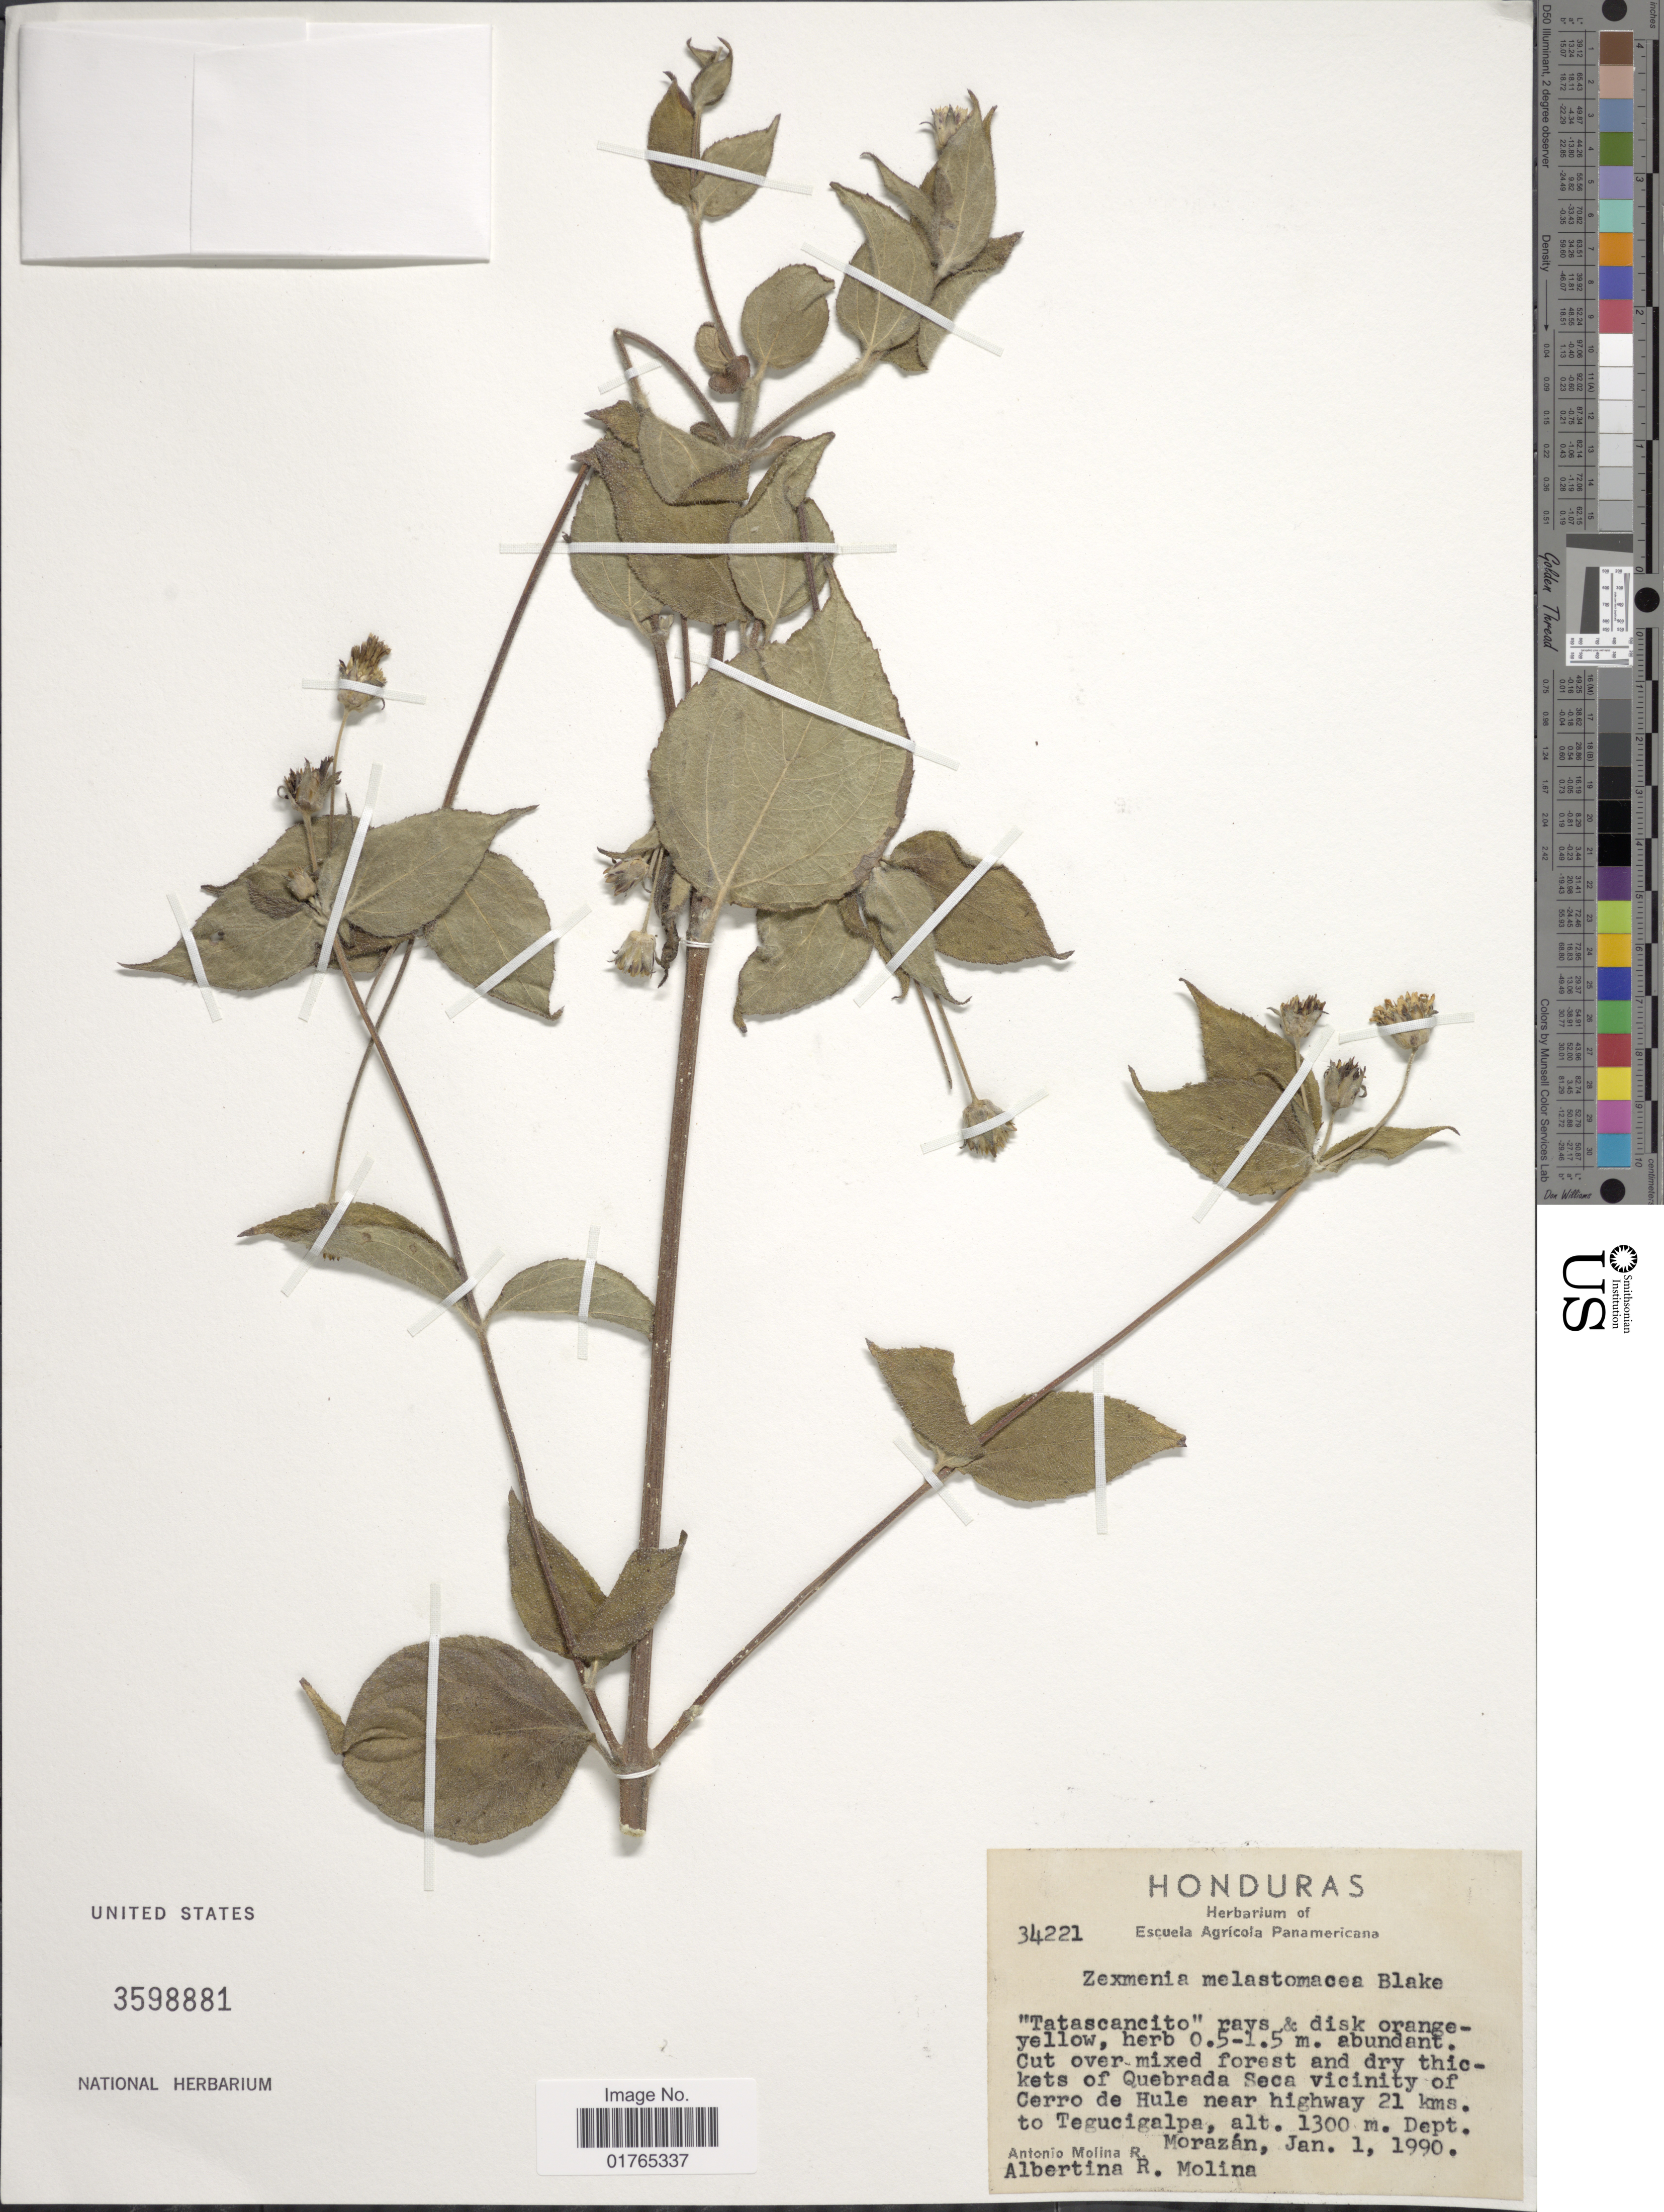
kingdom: Plantae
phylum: Tracheophyta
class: Magnoliopsida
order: Asterales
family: Asteraceae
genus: Wamalchitamia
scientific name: Wamalchitamia aurantiaca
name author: (Klatt) Strother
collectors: A. Molina R. & A. R. Molina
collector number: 34221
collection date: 1990-01-01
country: Honduras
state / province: Fco. Morazán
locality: Cut over mixed forest and dry thickets of Quebrada Seca vicinity of Cerro de Hule near highway 21 kms. to Tegucigalpa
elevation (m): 1300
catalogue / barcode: US 3598881